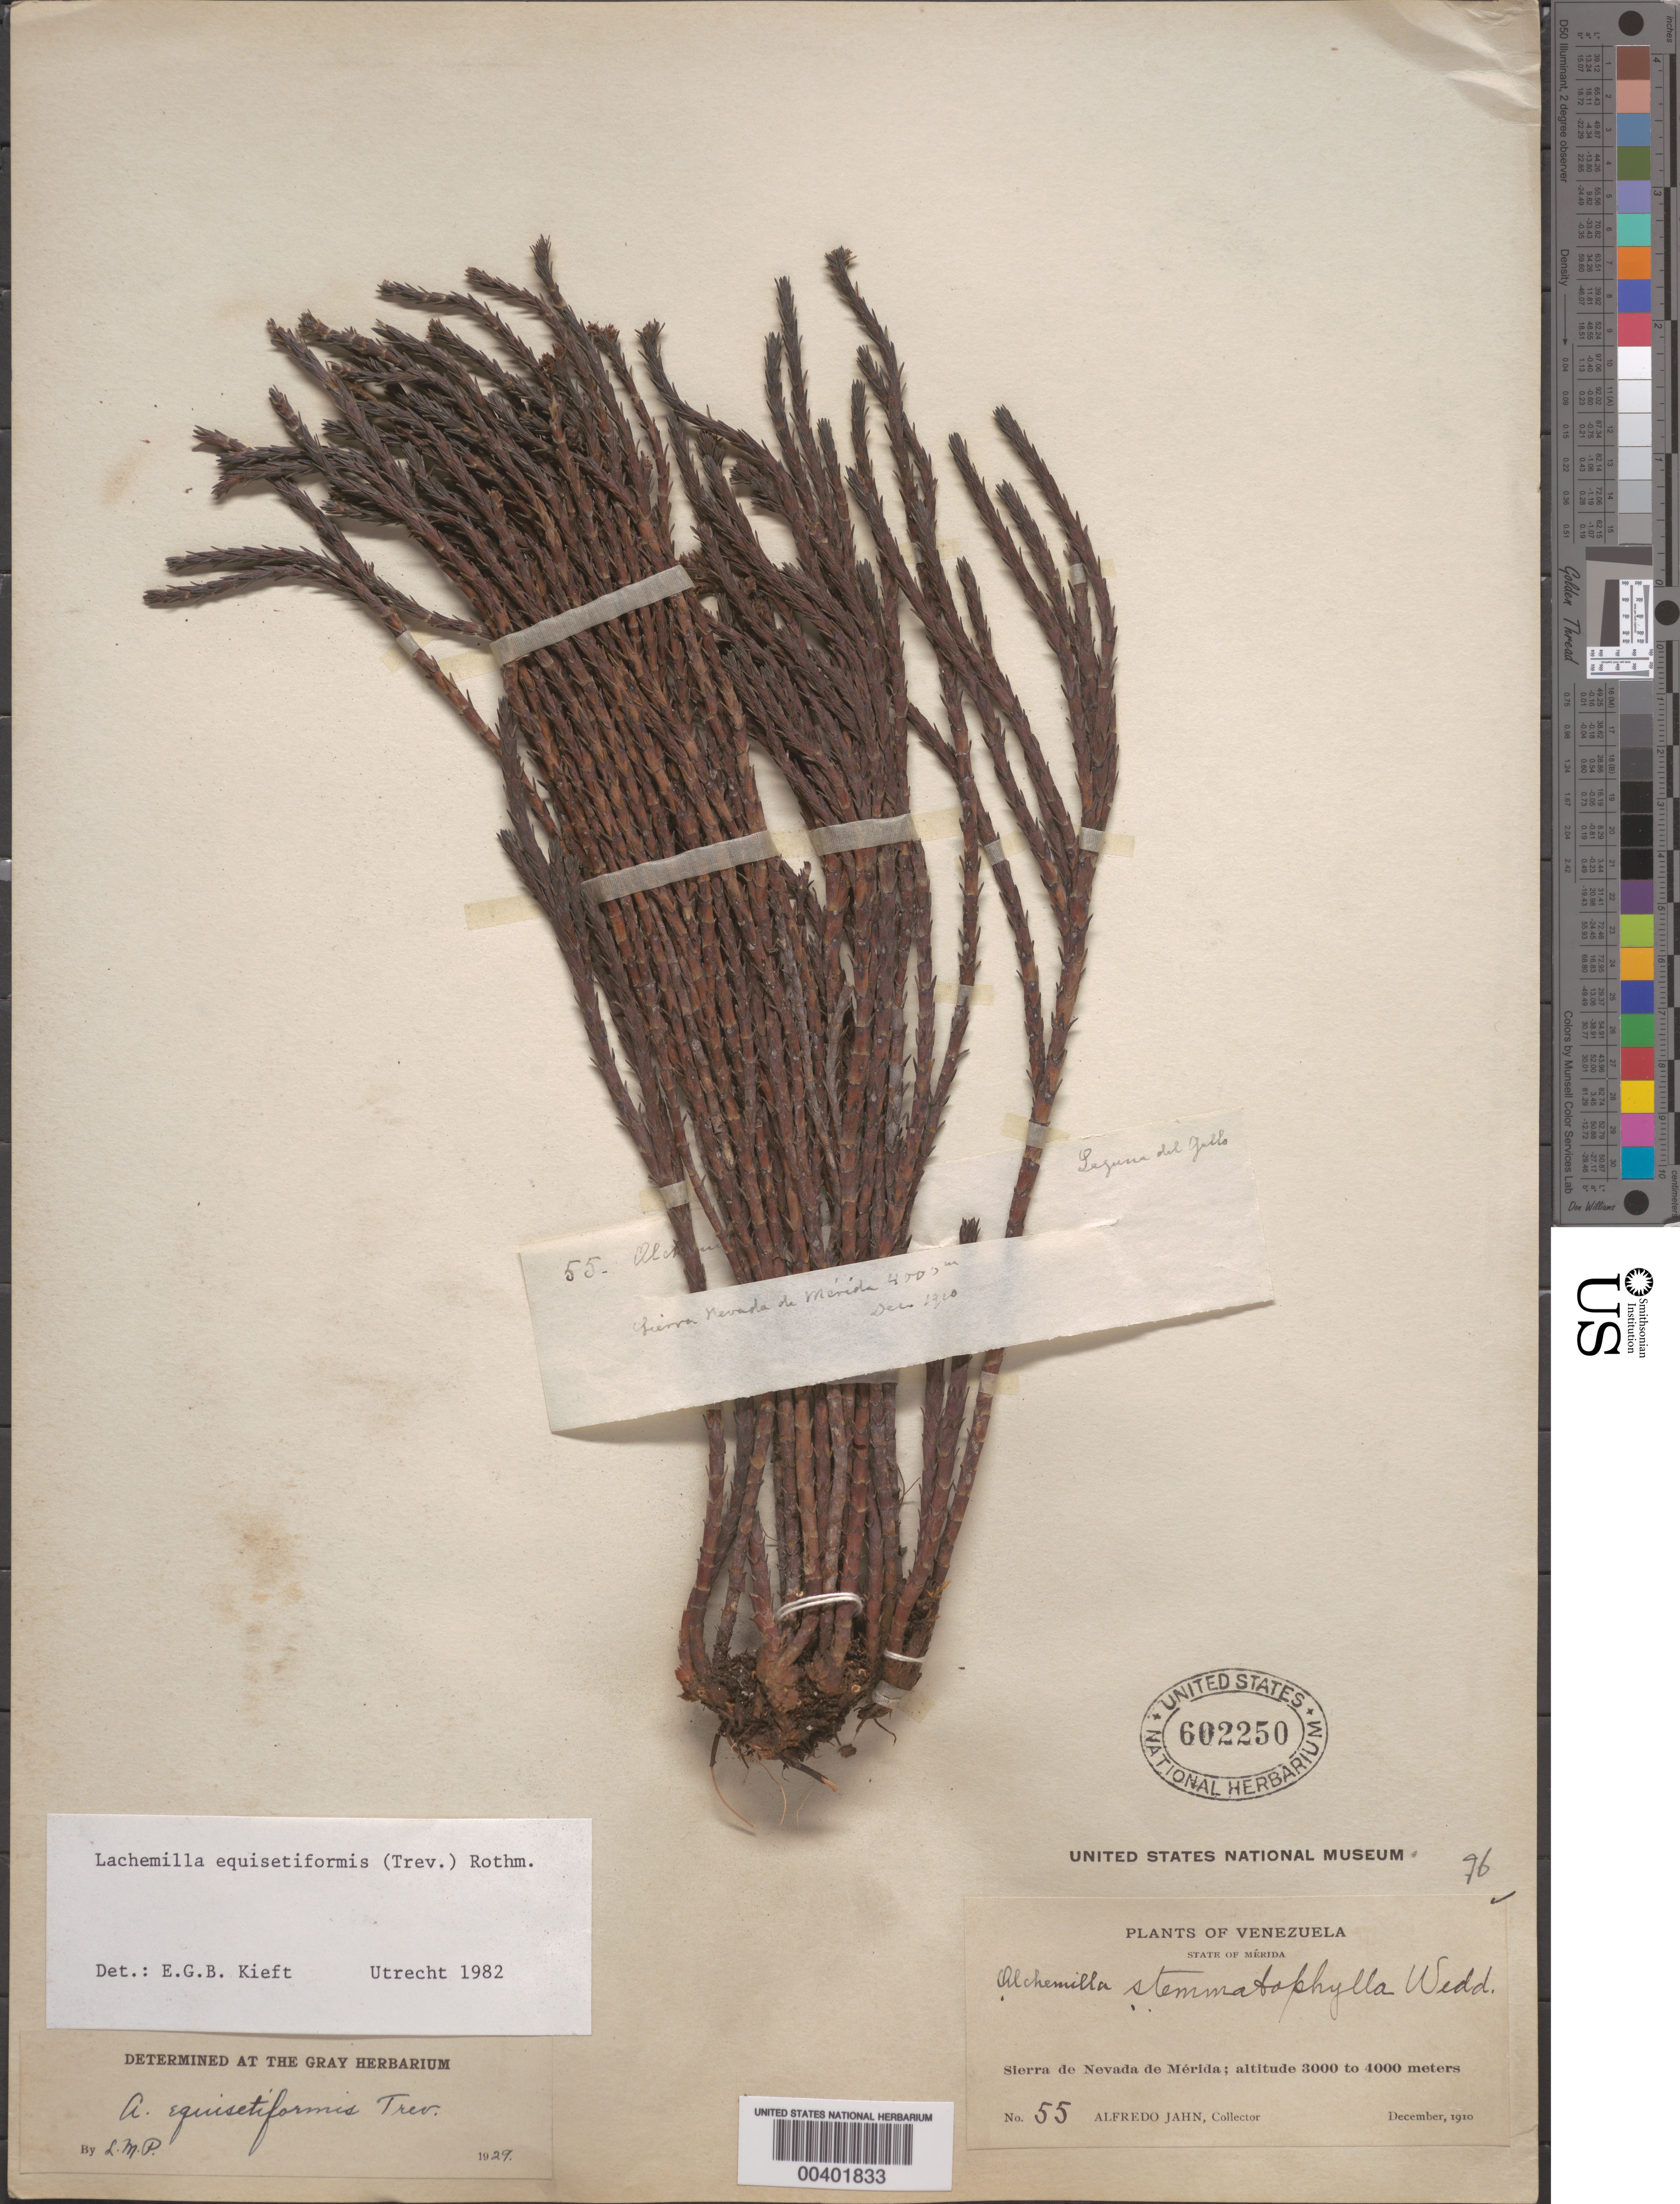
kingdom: Plantae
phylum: Tracheophyta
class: Magnoliopsida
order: Rosales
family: Rosaceae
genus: Alchemilla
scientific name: Alchemilla equisetiformis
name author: Trevir.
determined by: Dorr, L. J., (BOT), Smithsonian Institution - National Museum of Natural History (UNITED STATES)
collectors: A. Jahn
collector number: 55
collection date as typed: Dec 1910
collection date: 1910-12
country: Venezuela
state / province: Mérida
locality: Sierra de Nevada de Mérida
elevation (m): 3000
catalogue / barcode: US 602250